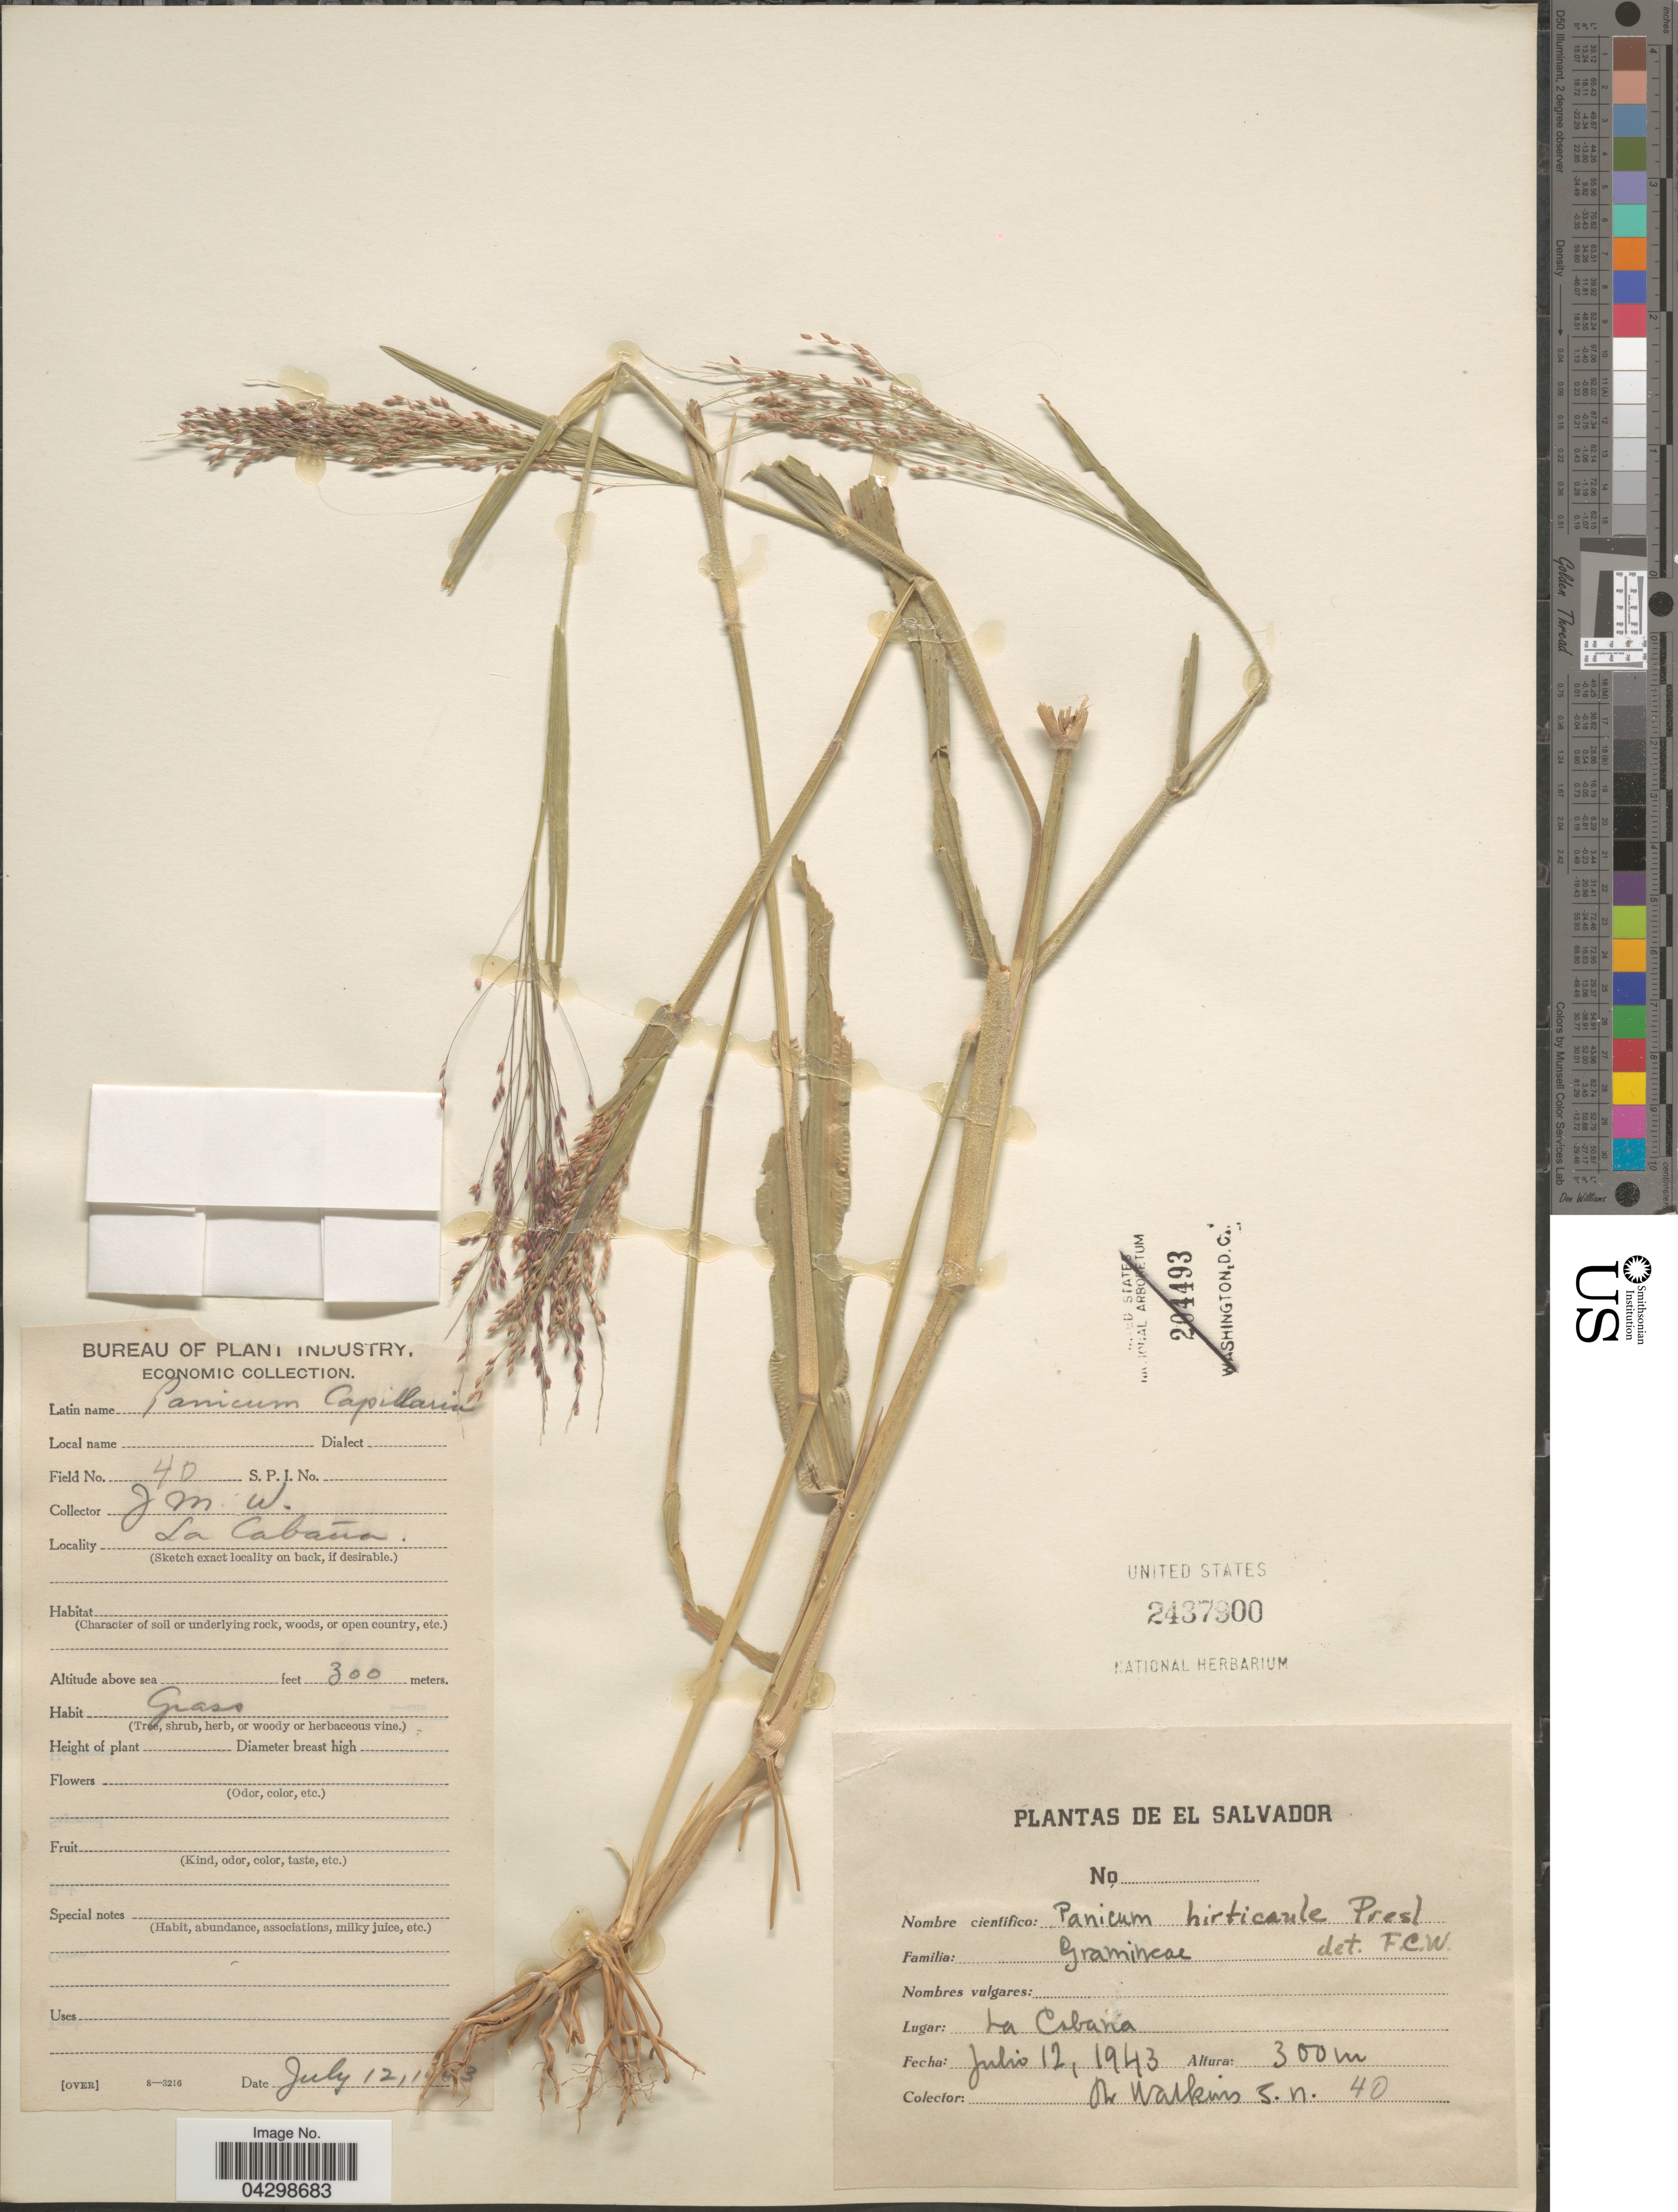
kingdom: Plantae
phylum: Tracheophyta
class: Liliopsida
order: Poales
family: Poaceae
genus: Panicum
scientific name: Panicum hirticaule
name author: J. Presl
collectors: Watkins, --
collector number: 40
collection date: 1943-07-12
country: El Salvador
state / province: Cabanas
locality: La Cabana.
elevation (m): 300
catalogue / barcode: US 2437900